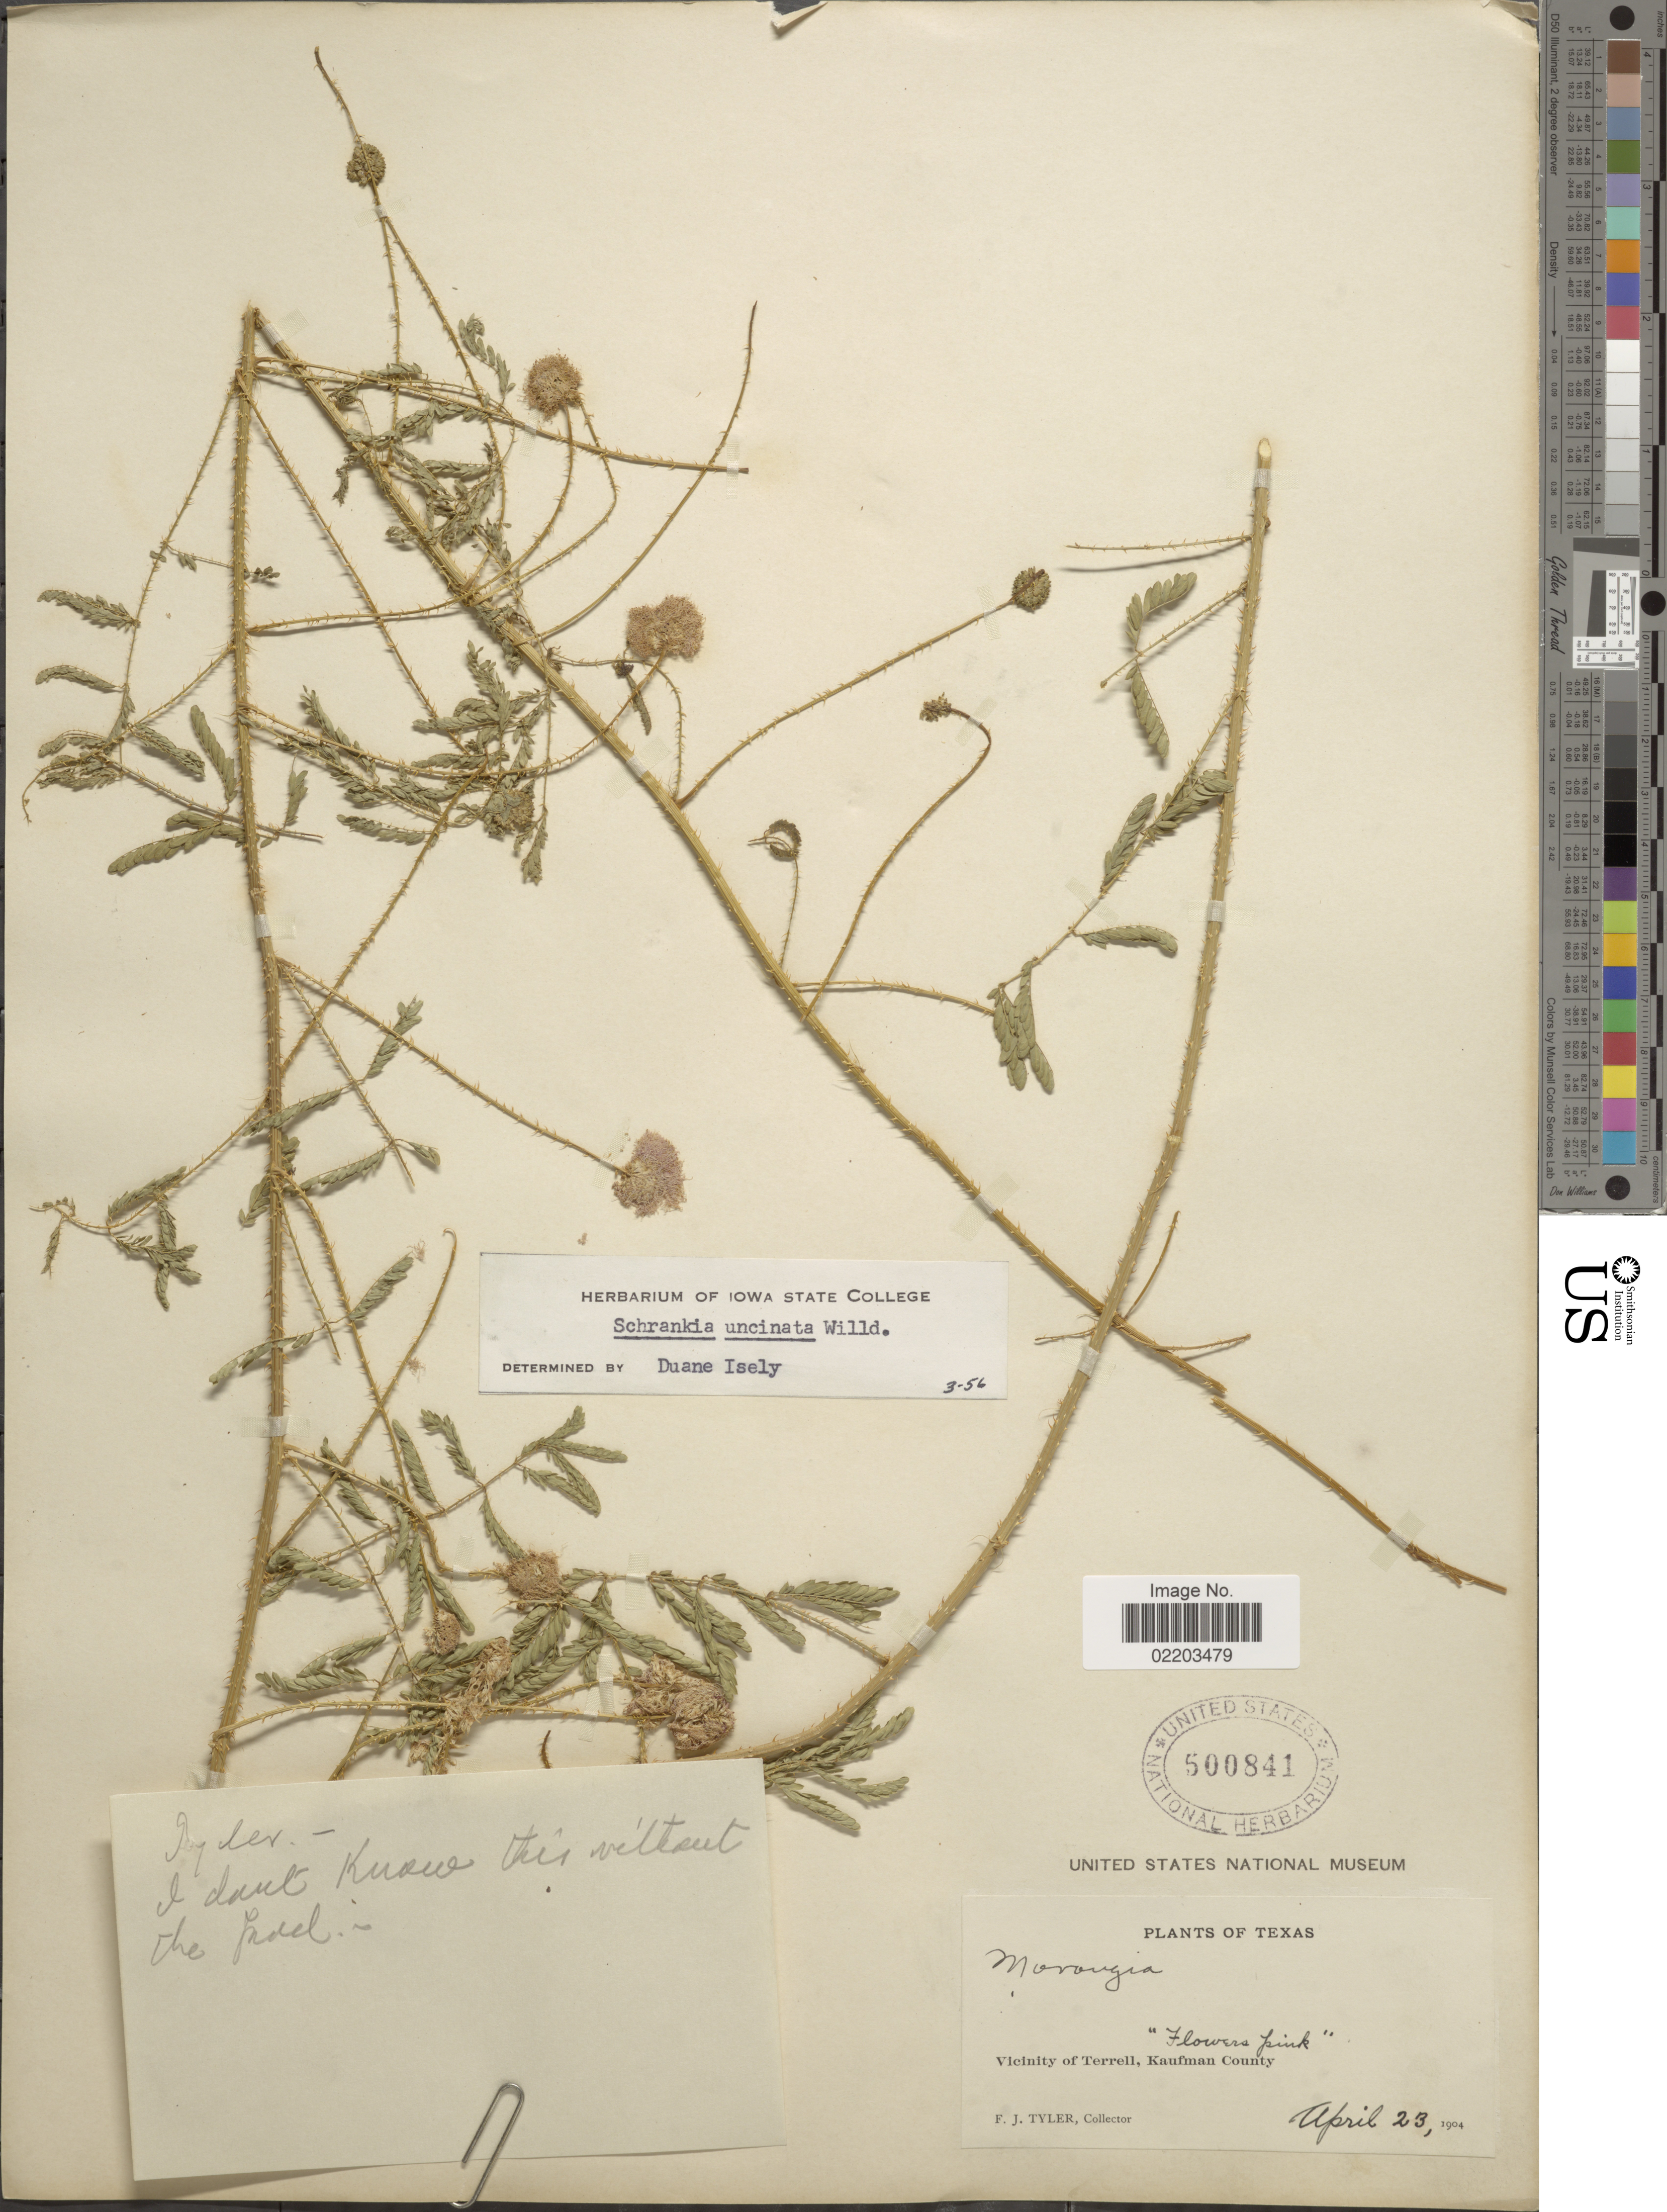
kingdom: Plantae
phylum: Tracheophyta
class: Magnoliopsida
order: Fabales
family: Fabaceae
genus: Mimosa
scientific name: Mimosa hystricina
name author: (Small ex Britton & Rose) B.L. Turner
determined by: Strong, M. T., (US), Smithsonian Institution - National Museum of Natural History (UNITED STATES)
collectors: F. Tyler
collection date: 1904-04-23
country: United States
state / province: Texas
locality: Vicinity of Terrell, Kaufman County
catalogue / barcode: US 500841